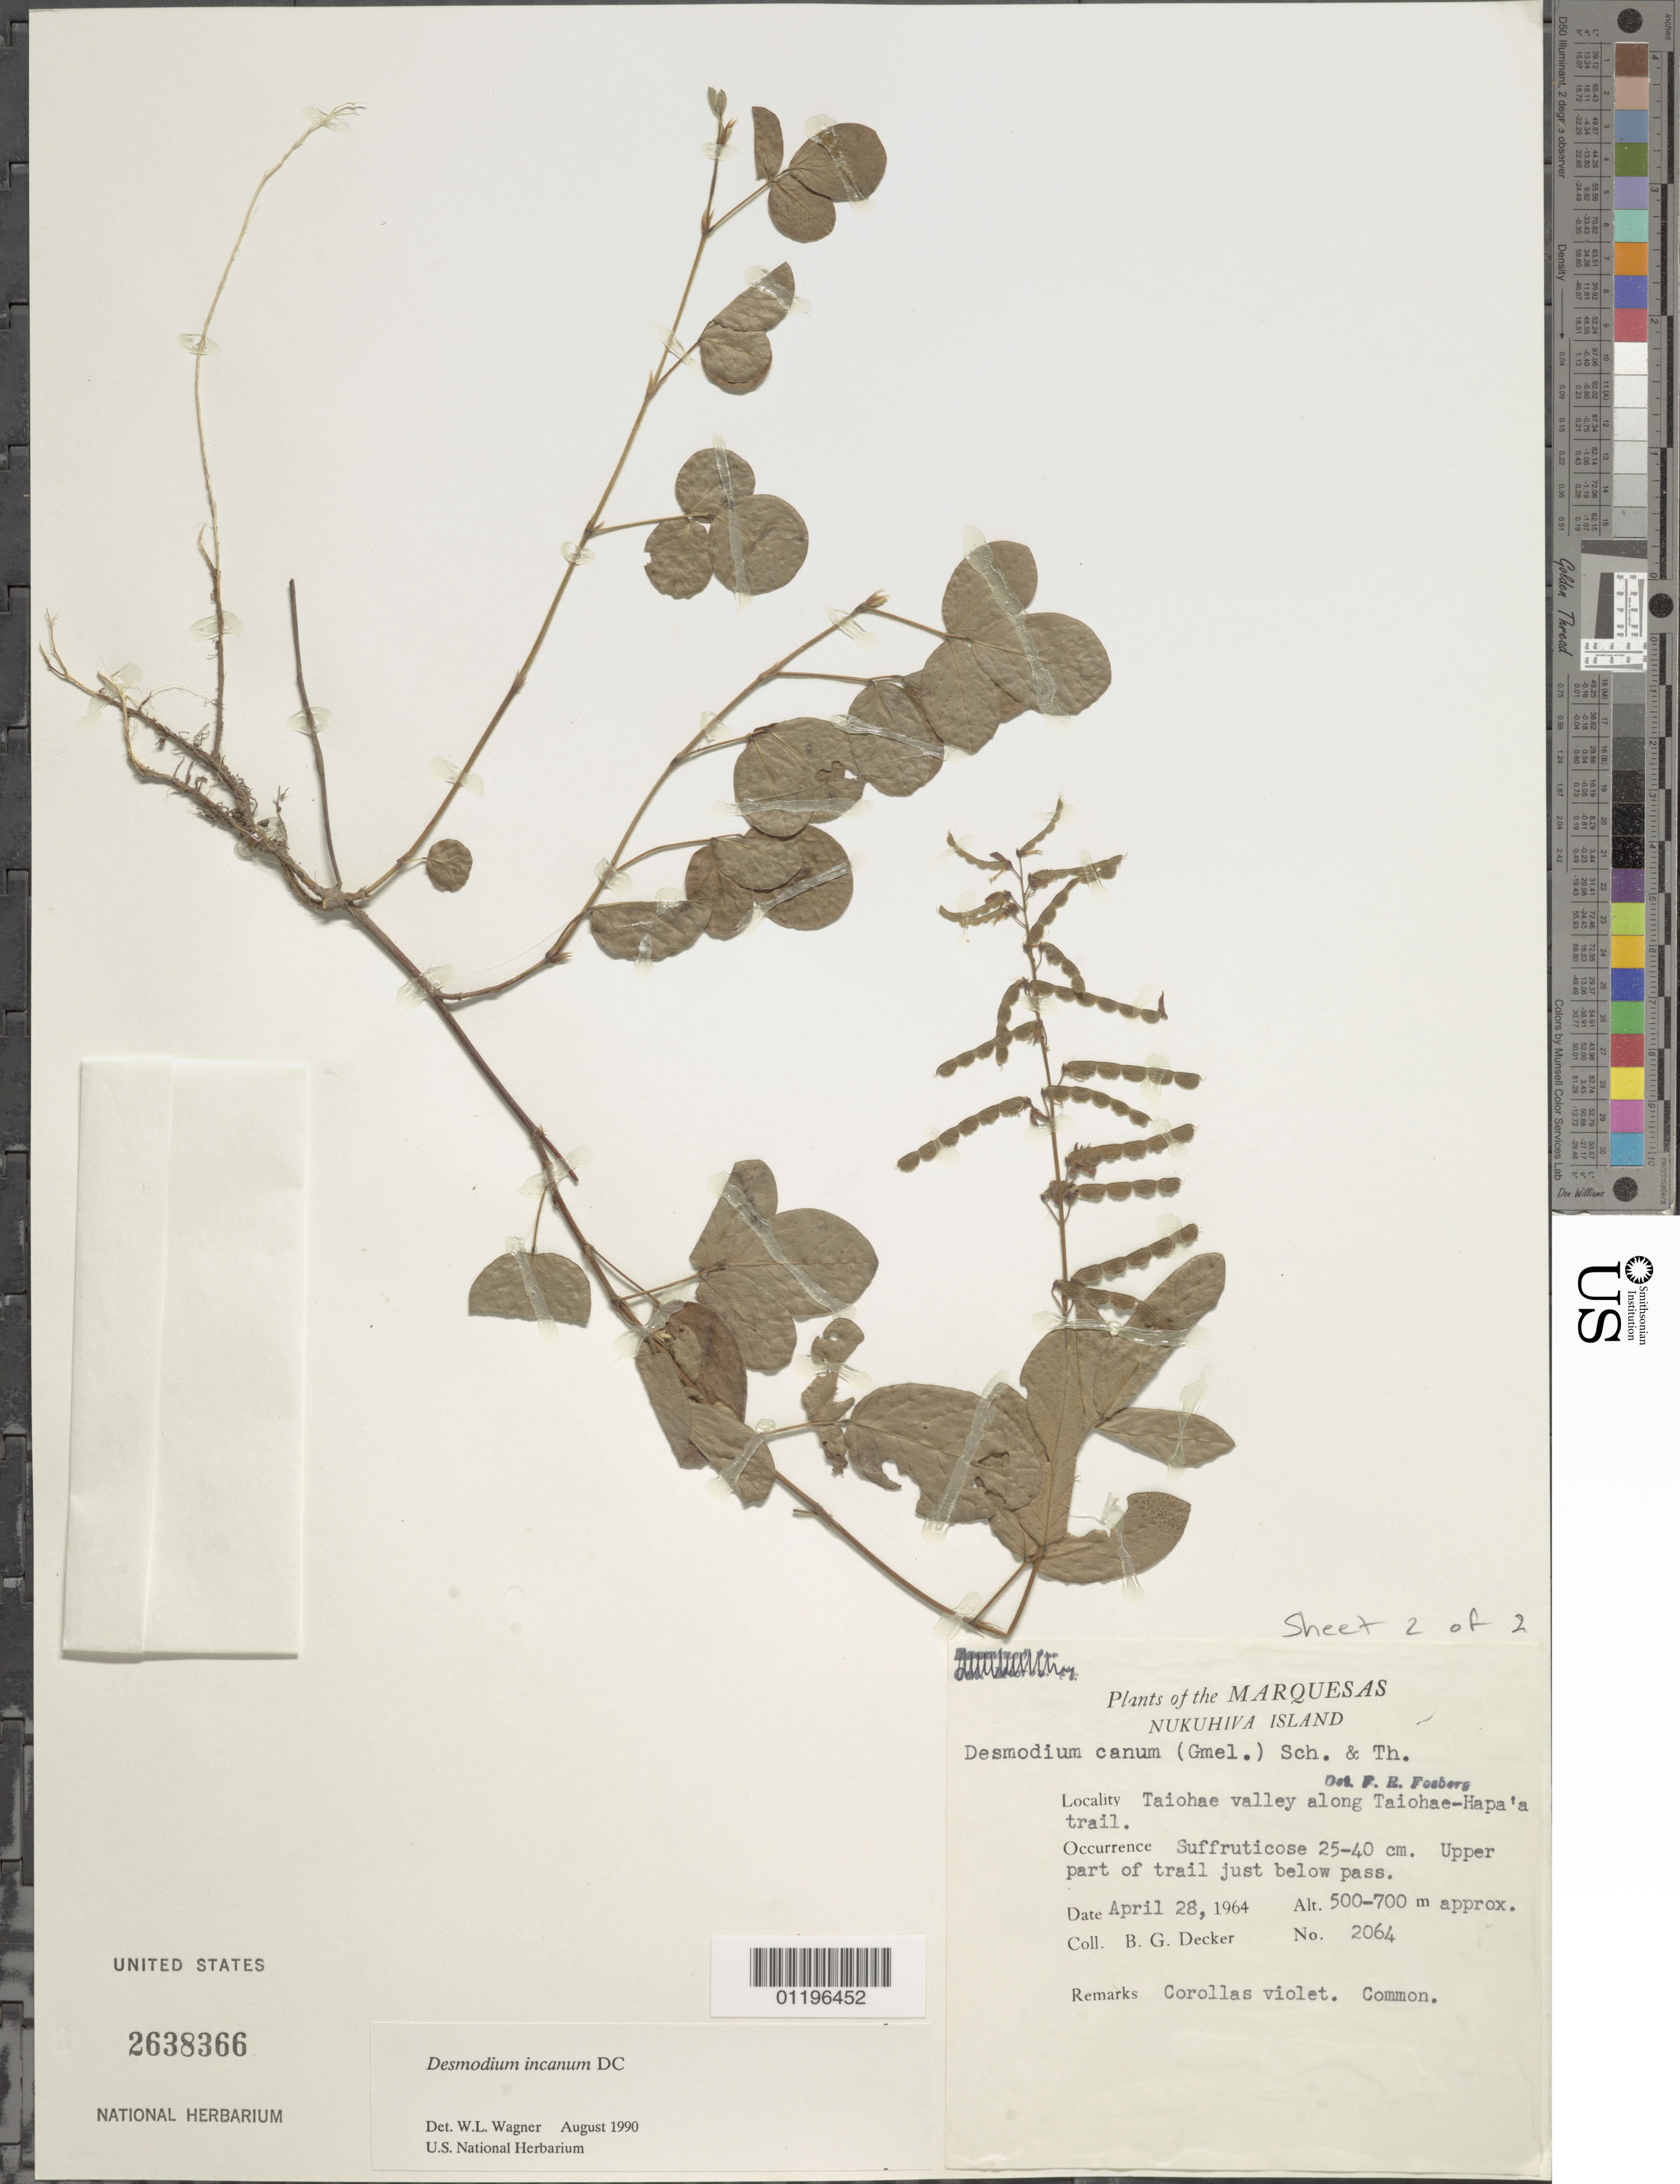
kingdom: Plantae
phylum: Tracheophyta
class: Magnoliopsida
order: Fabales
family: Fabaceae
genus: Desmodium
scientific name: Desmodium incanum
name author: (Sw.) DC.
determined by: Wagner, W. L., (BOT), Smithsonian Institution - National Museum of Natural History (UNITED STATES)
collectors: B. G. Decker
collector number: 2064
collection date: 1964-04-28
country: French Polynesia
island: Nuku Hiva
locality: Taiohae Valley along Taiohae-Hapa'a Trail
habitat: Common along upper part of trail just below pass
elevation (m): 500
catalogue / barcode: US 2638366